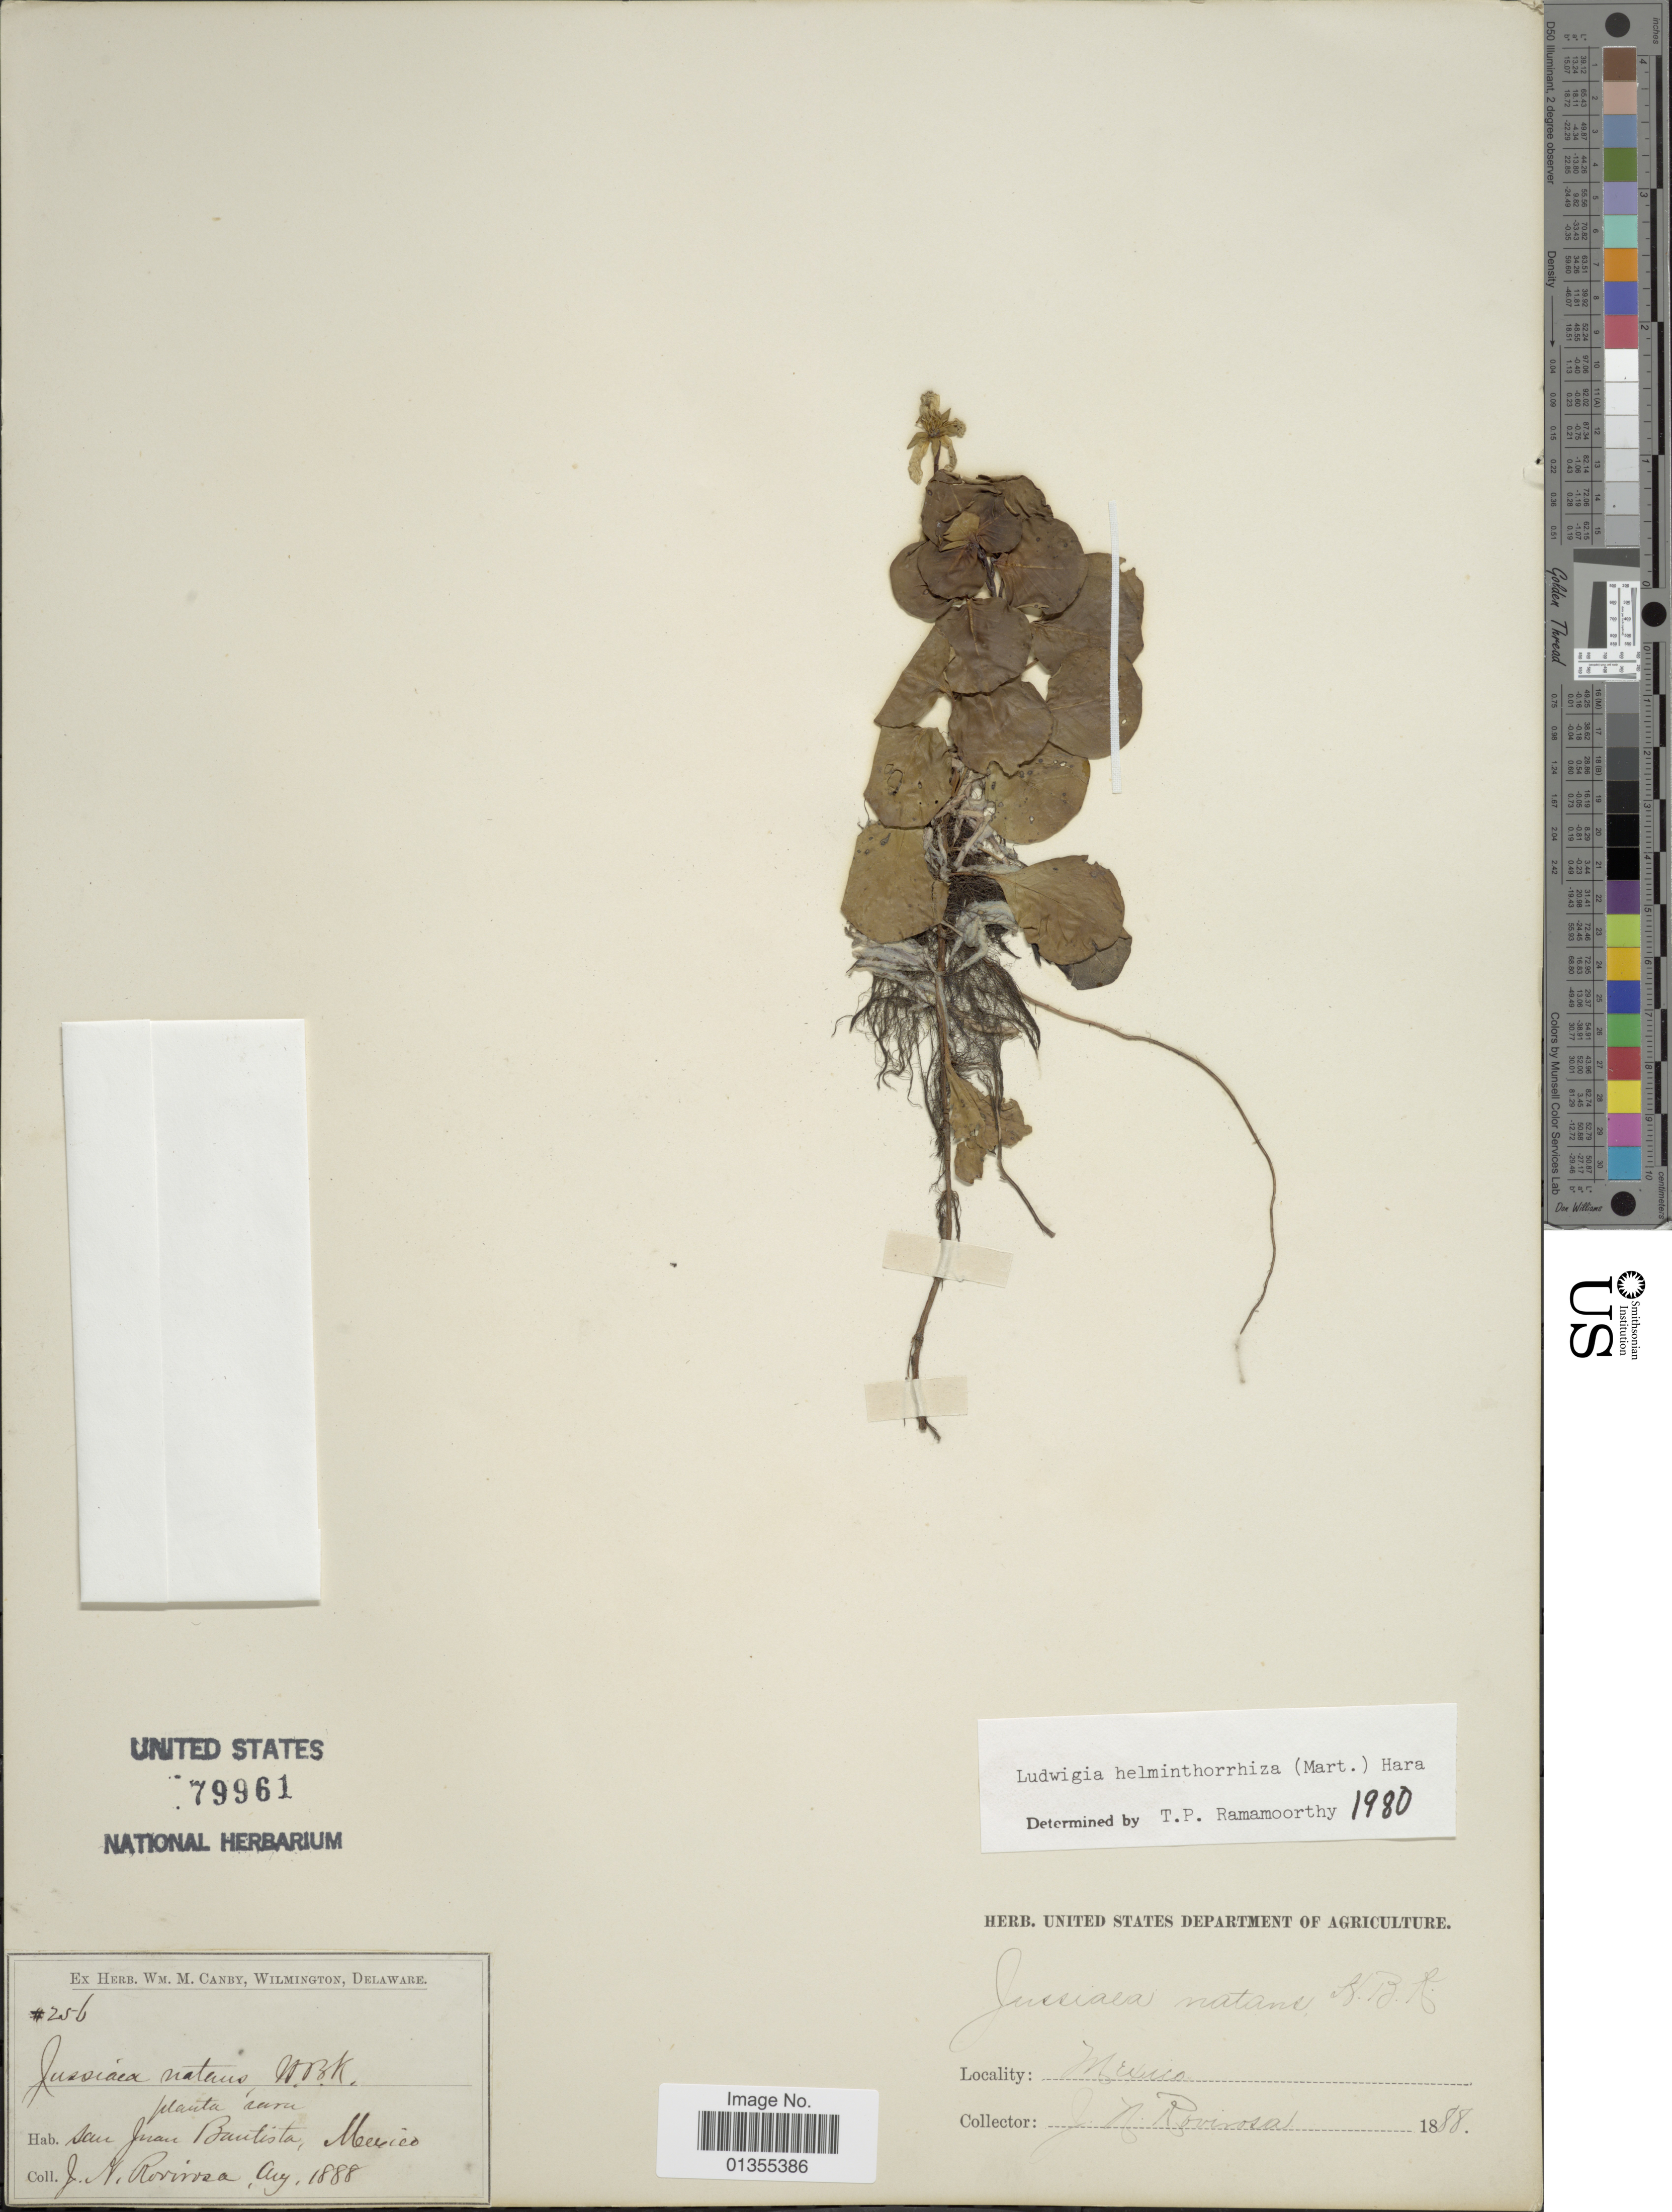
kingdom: Plantae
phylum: Tracheophyta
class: Magnoliopsida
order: Myrtales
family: Onagraceae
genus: Ludwigia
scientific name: Ludwigia helminthorrhiza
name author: (Mart.) H. Hara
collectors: J. N. Rovirosa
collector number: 256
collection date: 1888-08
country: Puerto Rico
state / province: San Juan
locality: Bautista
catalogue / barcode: US 79961